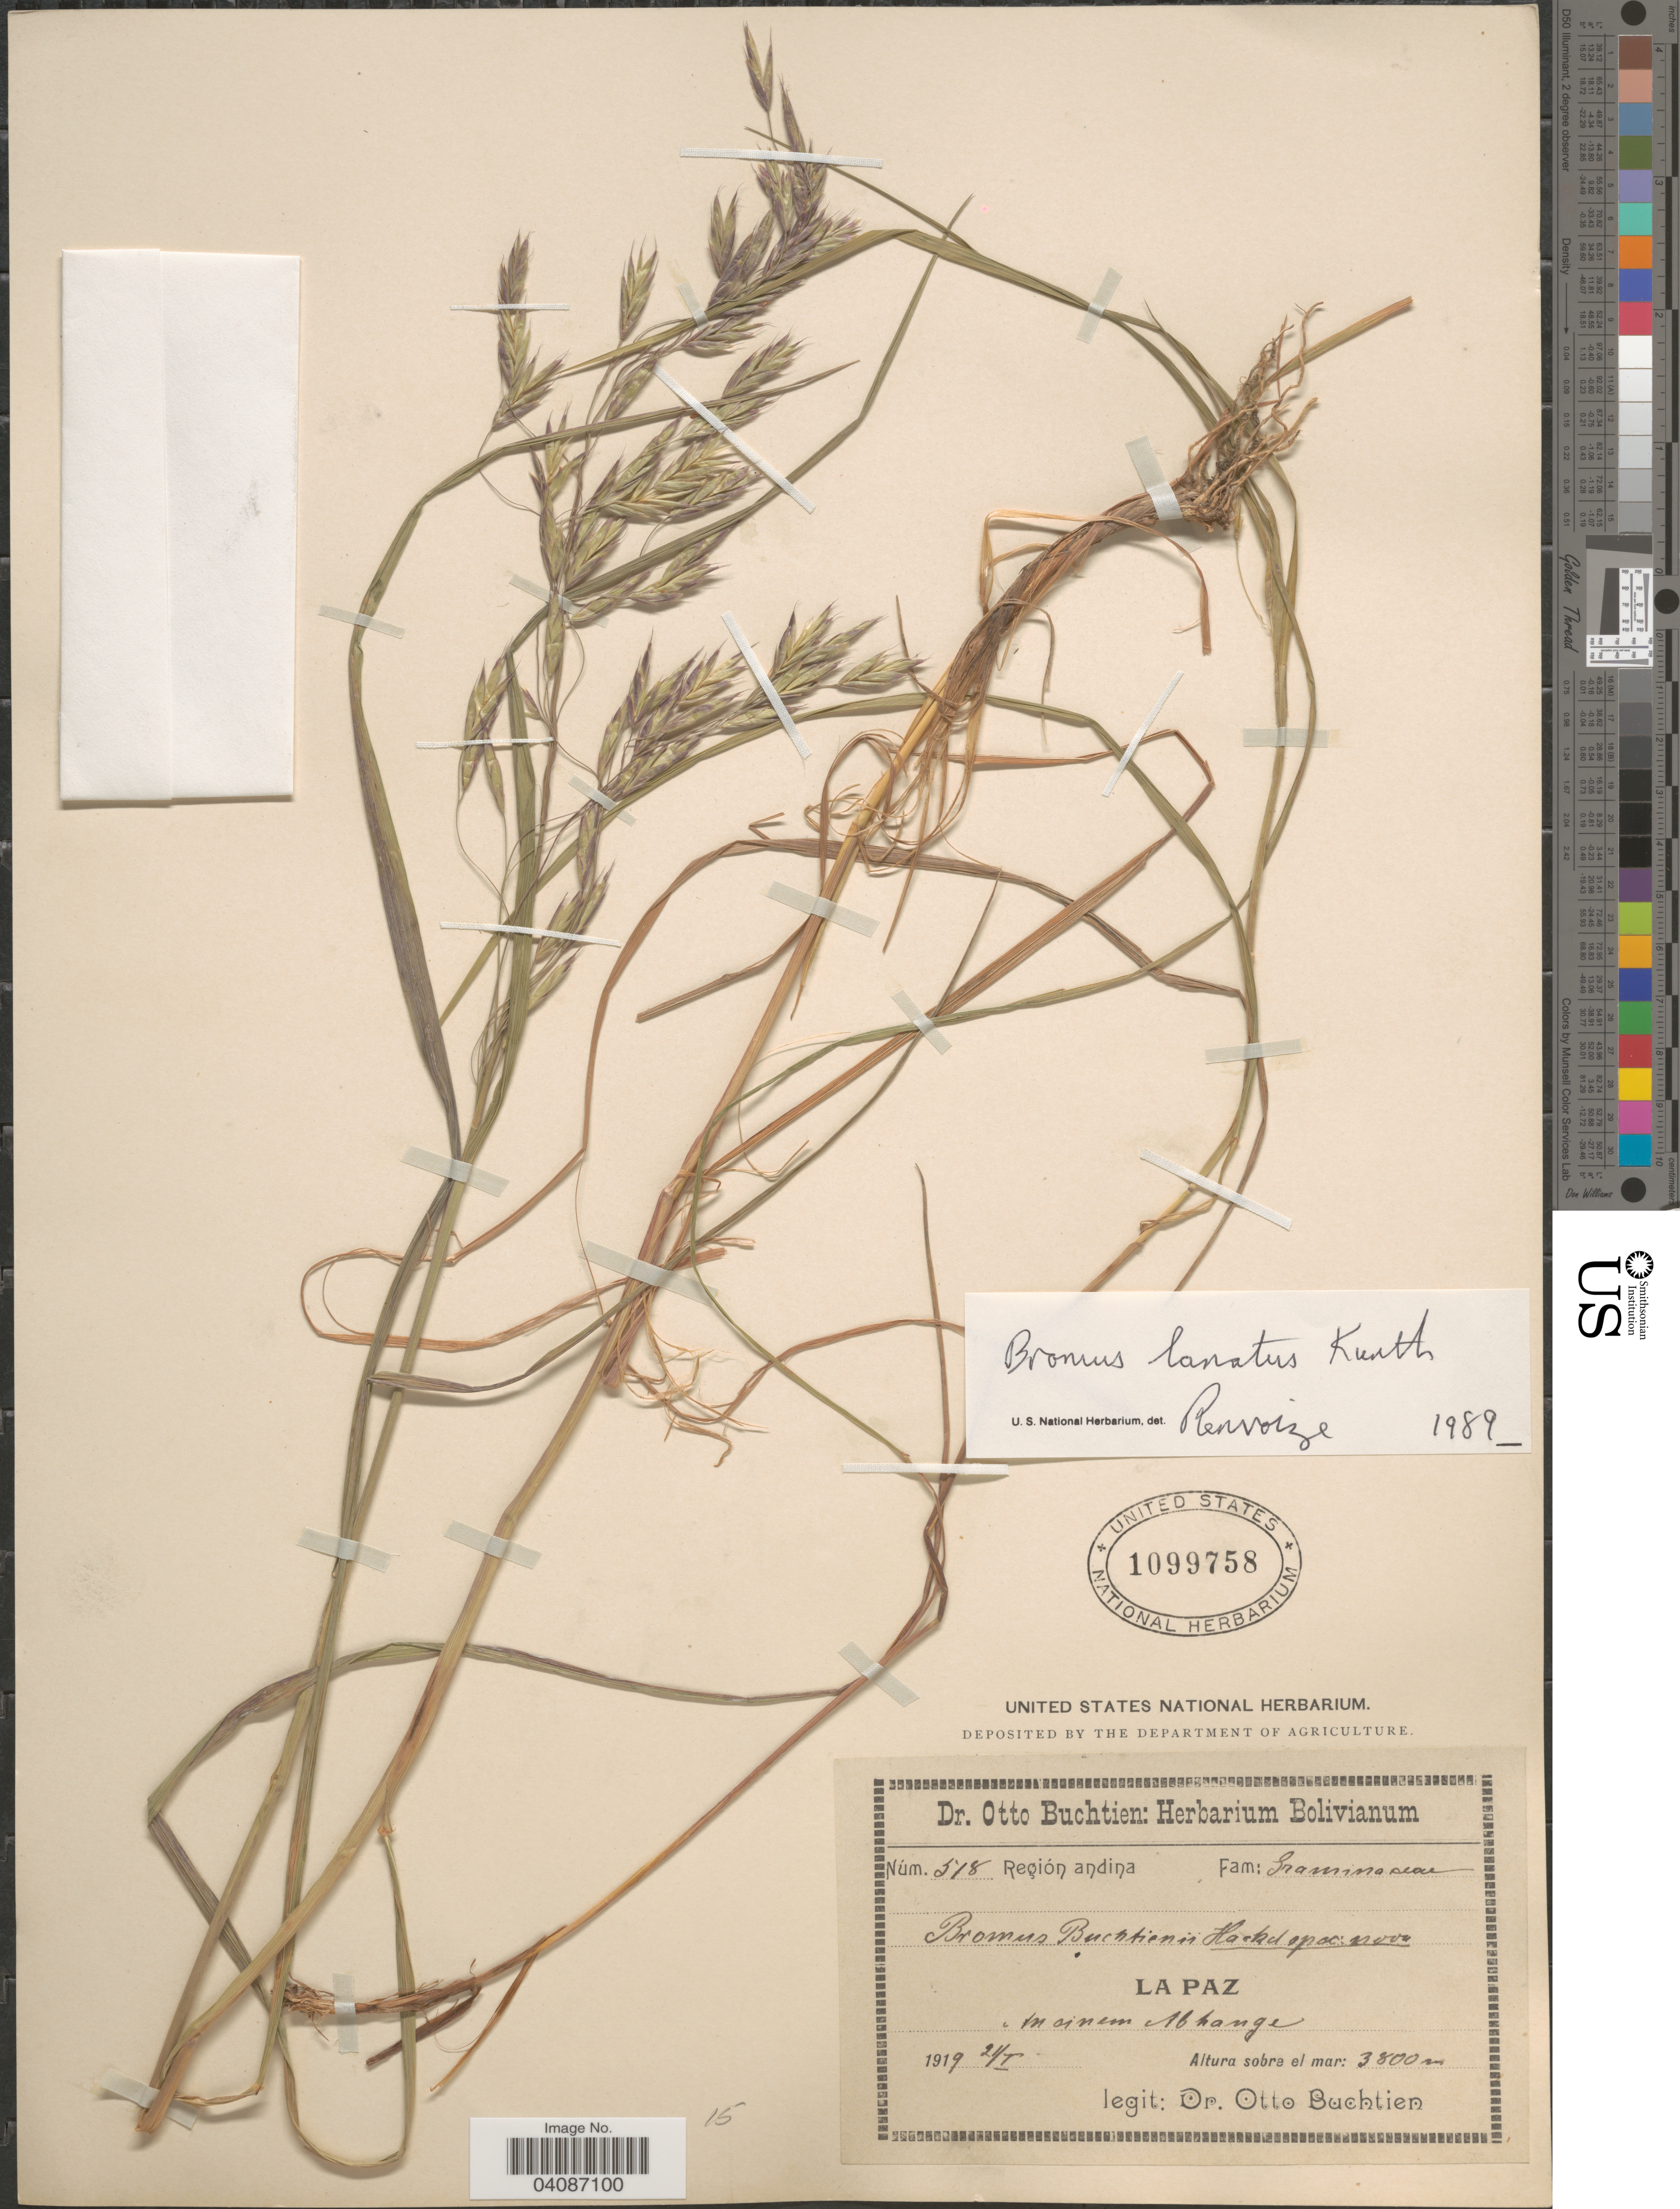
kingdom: Plantae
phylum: Tracheophyta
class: Liliopsida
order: Poales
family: Poaceae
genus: Bromus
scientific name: Bromus lanatus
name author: Kunth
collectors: O. Buchtien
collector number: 518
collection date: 1919-01-21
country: Bolivia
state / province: La Paz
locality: Región andina. In einem Abhange.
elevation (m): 3800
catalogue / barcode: US 1099758